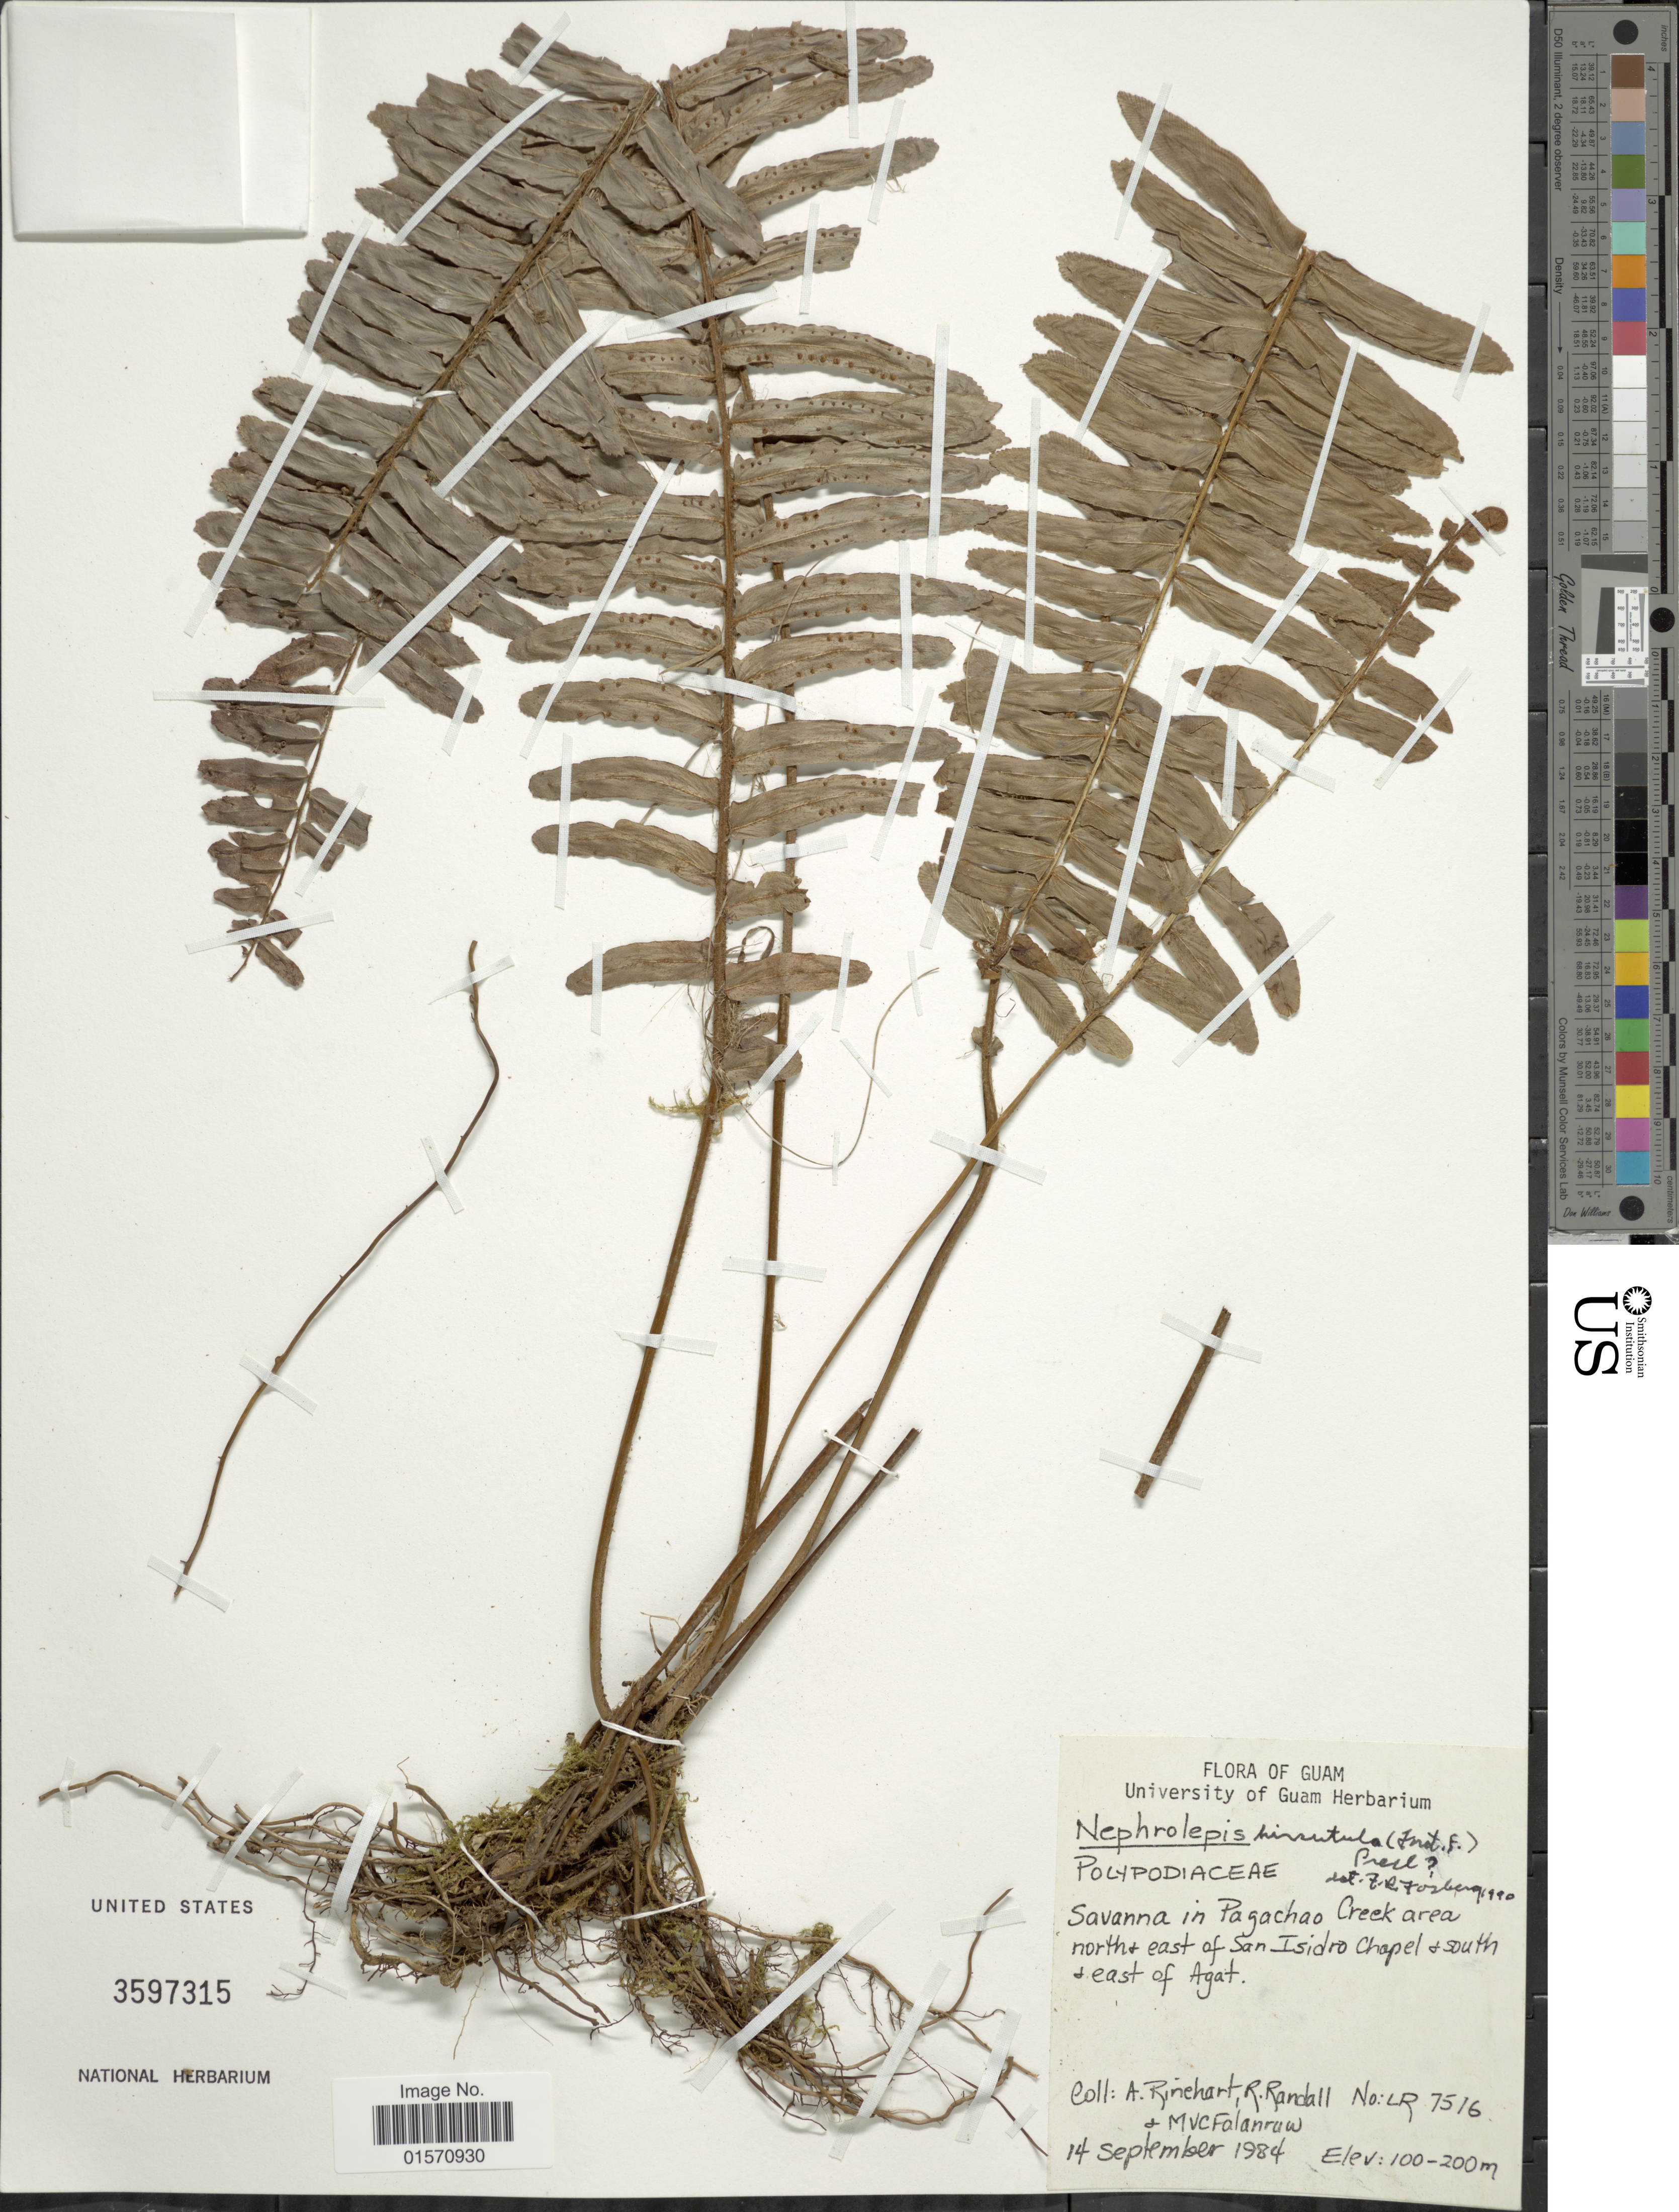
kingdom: Plantae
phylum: Tracheophyta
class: Polypodiopsida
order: Polypodiales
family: Nephrolepidaceae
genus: Nephrolepis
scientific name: Nephrolepis hirsutula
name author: (G. Forst.) C. Presl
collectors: A. Rinehart, R. Randall & M. V. Falanruw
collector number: LR 7516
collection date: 1984-09-14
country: Guam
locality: Savanna in Pagachao Creek area north & east of San Isidro Chapel & south & east of Agat [interpreted]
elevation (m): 100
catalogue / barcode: US 3597315